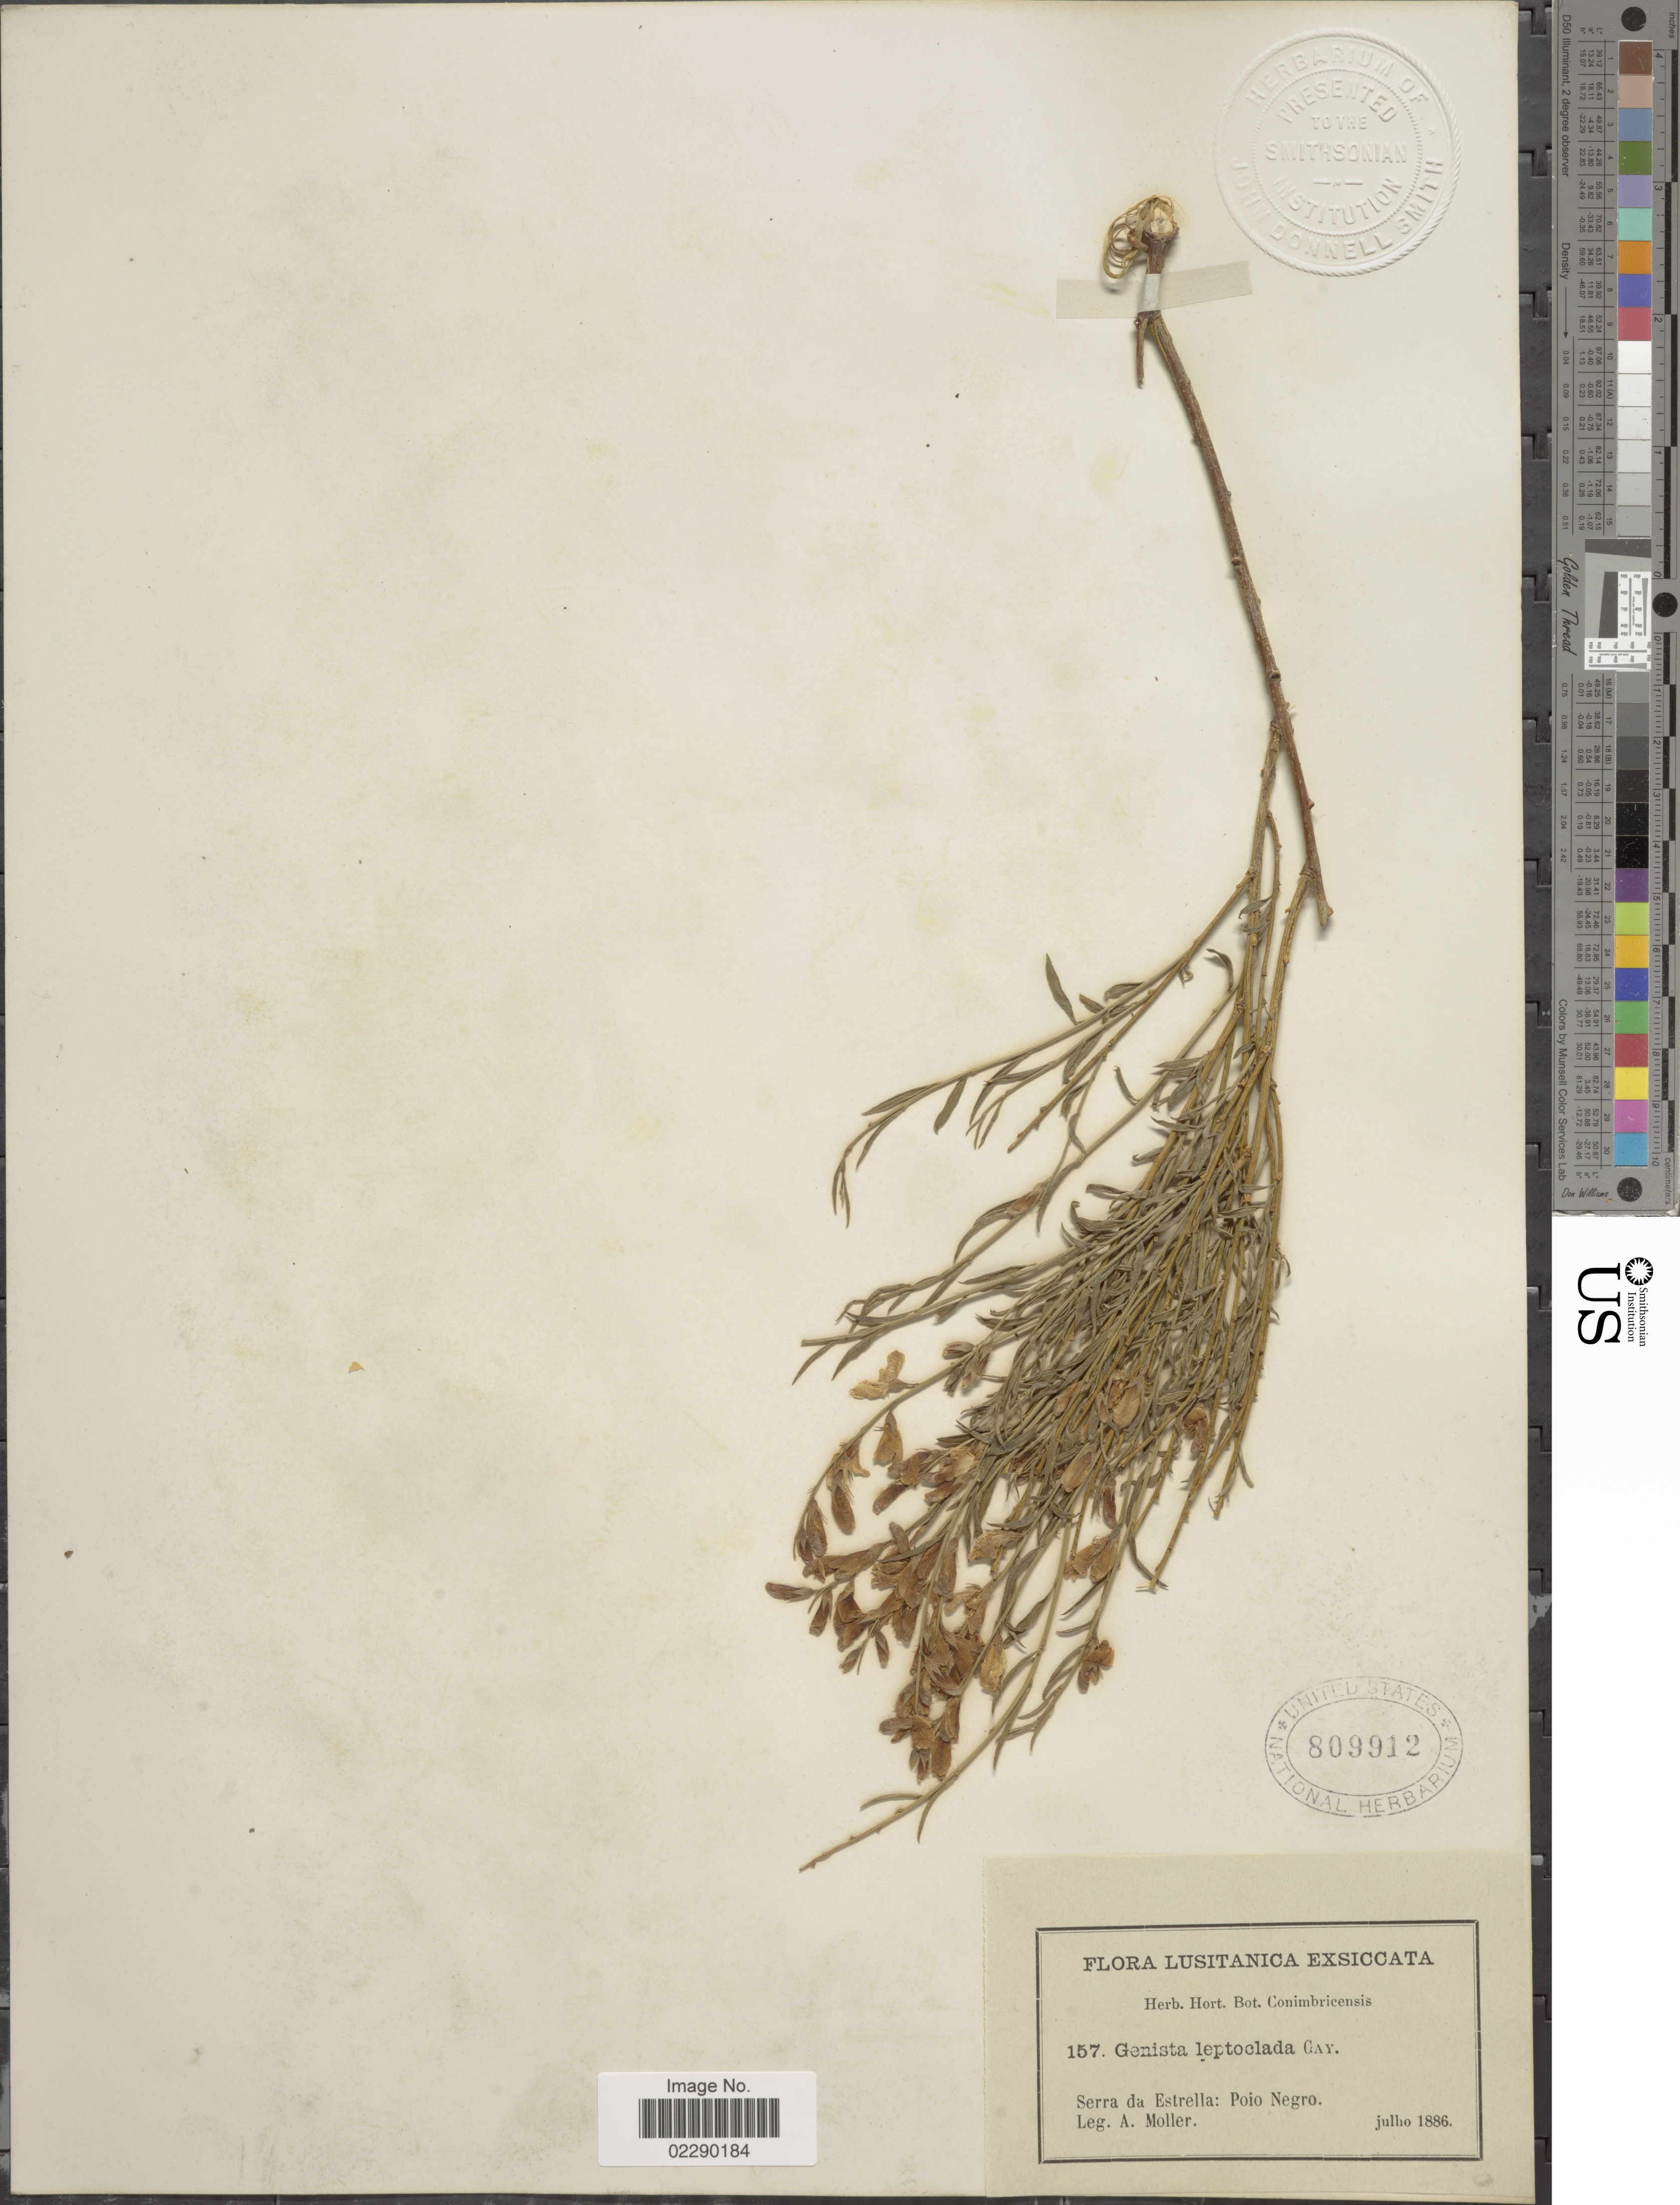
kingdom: Plantae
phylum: Tracheophyta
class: Magnoliopsida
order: Fabales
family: Fabaceae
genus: Genista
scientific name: Genista florida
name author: L.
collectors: A. Moller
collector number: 157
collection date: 1886-07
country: Portugal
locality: Lusitanica, Serra da Estrella, Poio Negro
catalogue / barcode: US 809912